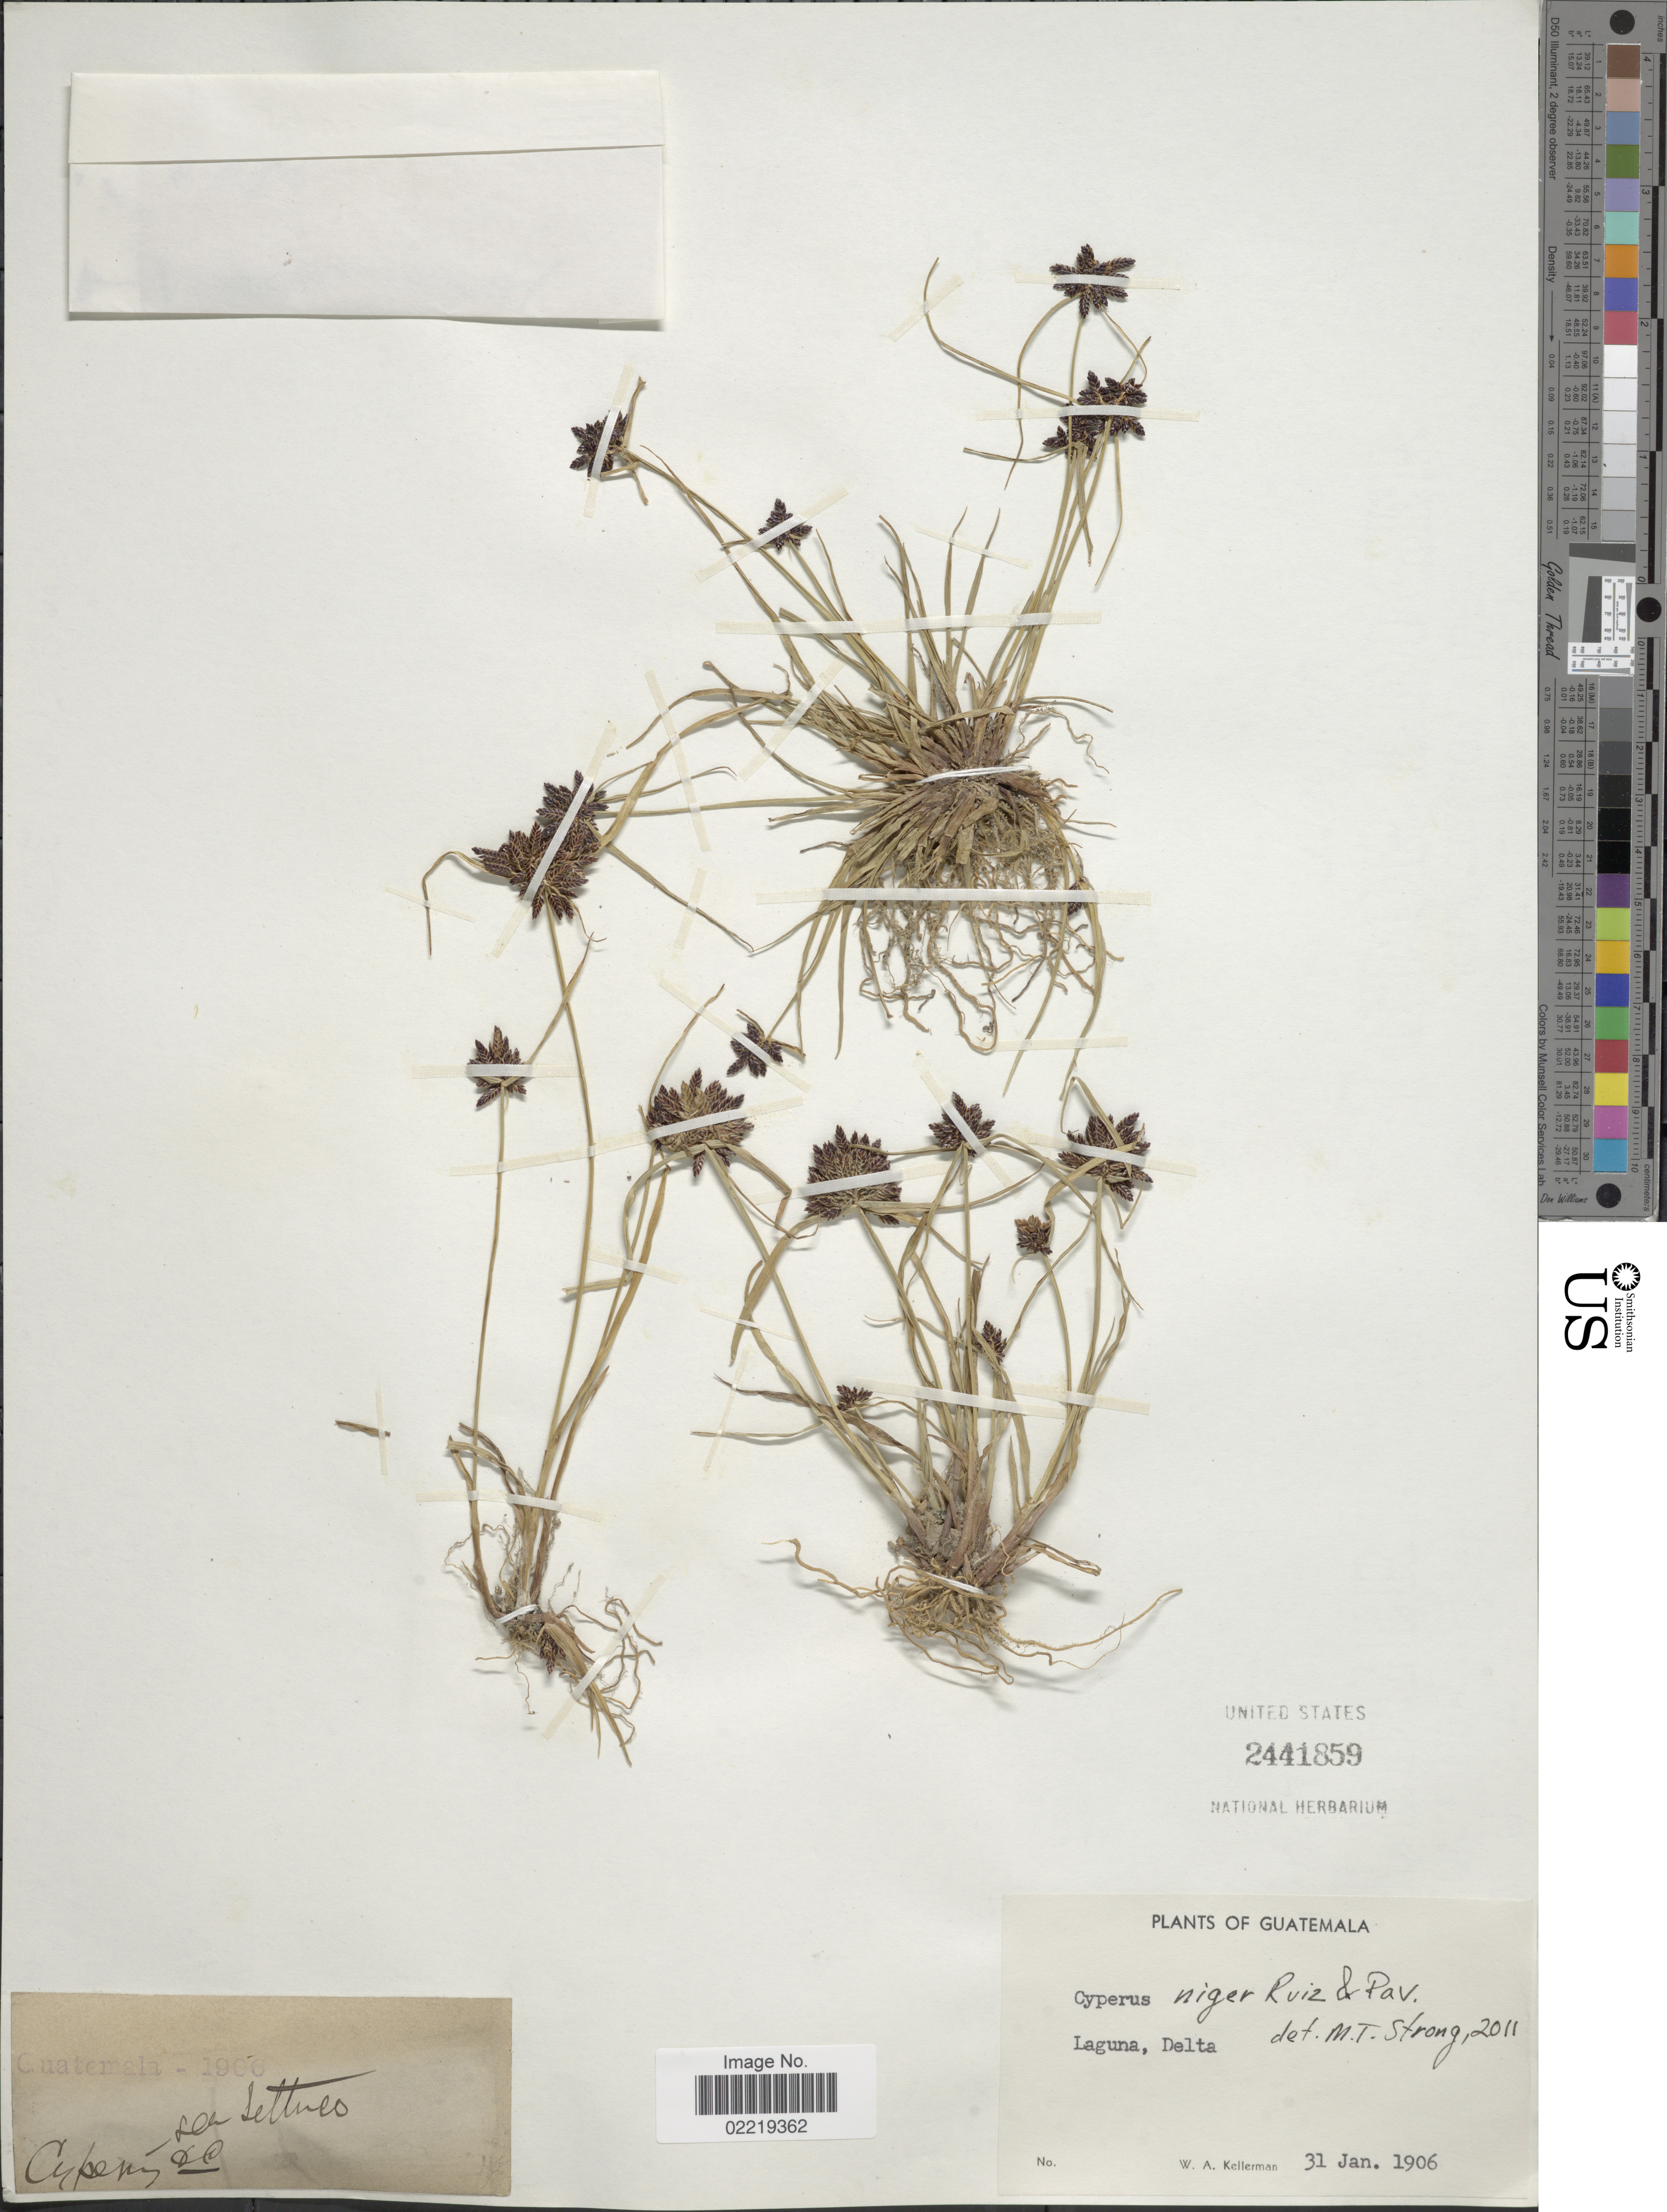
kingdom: Plantae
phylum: Tracheophyta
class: Liliopsida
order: Poales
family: Cyperaceae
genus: Cyperus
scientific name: Cyperus niger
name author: Ruiz & Pav.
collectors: W. Kellerman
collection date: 1906-01-31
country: Guatemala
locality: Laguna, Delta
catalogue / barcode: US 2441859